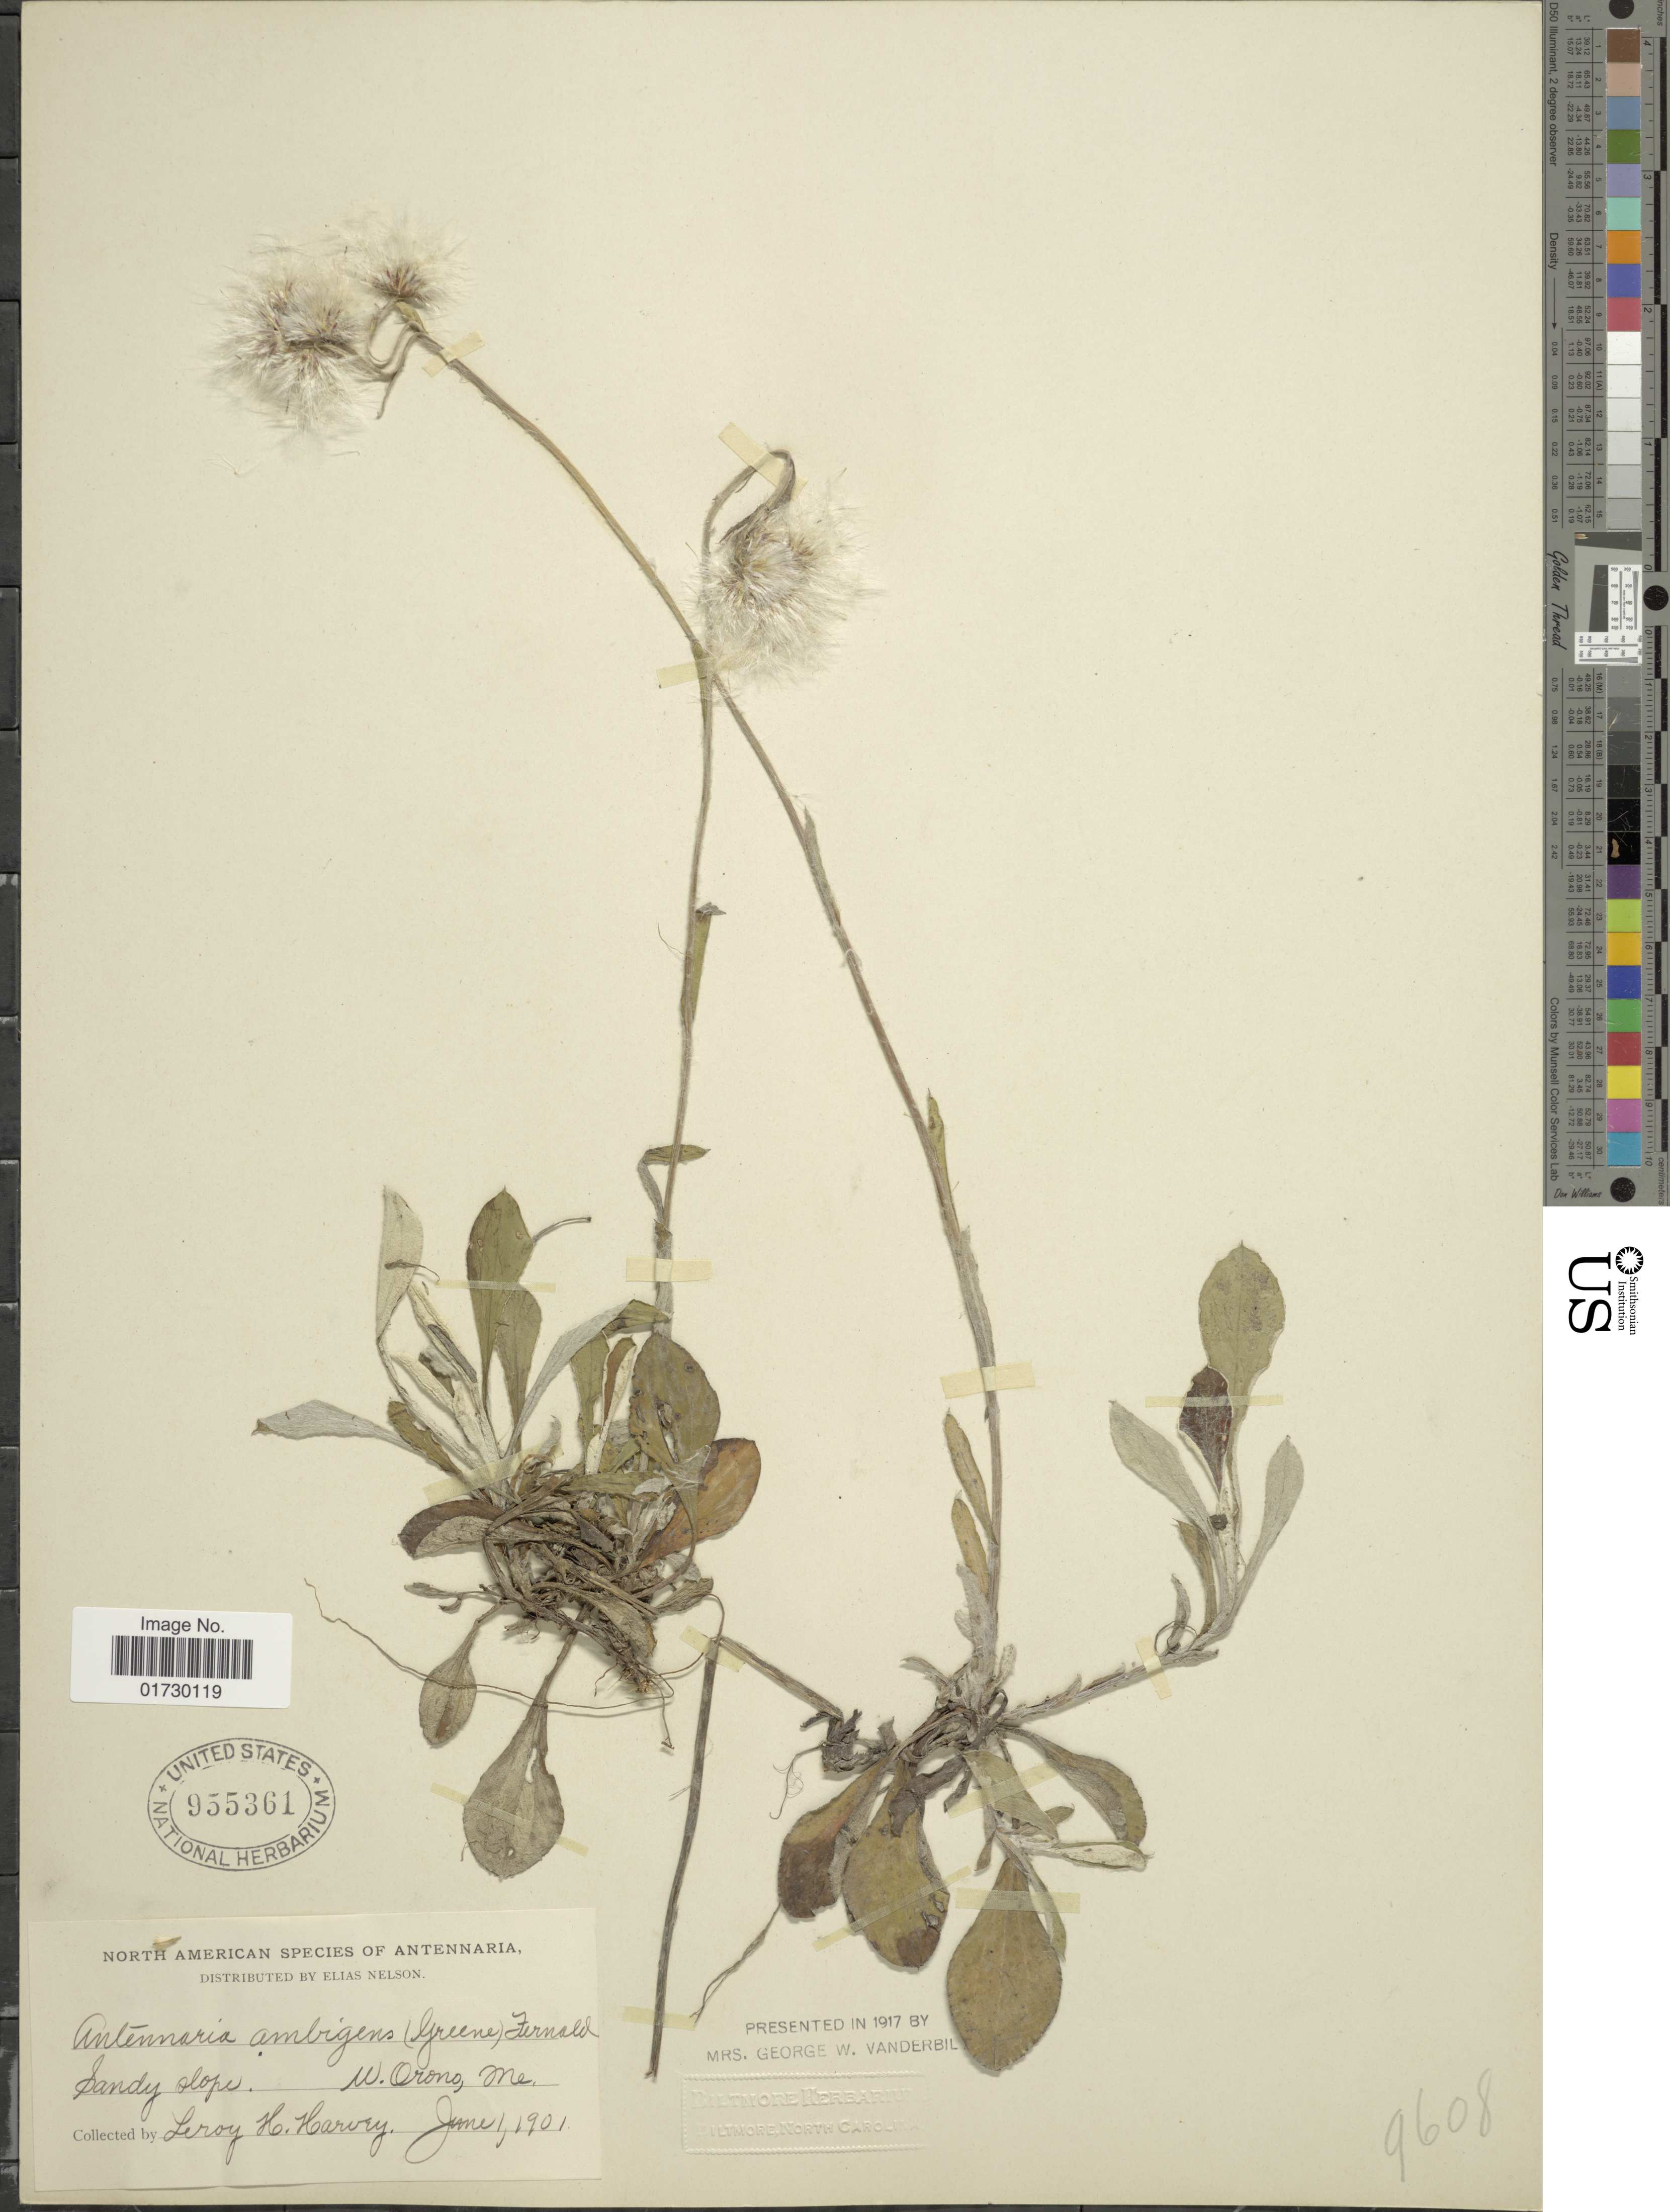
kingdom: Plantae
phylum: Tracheophyta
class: Magnoliopsida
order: Asterales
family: Asteraceae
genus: Antennaria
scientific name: Antennaria ambigens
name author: (Greene) Fernald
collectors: L. H. Harvey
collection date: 1901-06-01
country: United States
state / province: Maine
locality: W. Orono, Me.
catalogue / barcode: US 955361